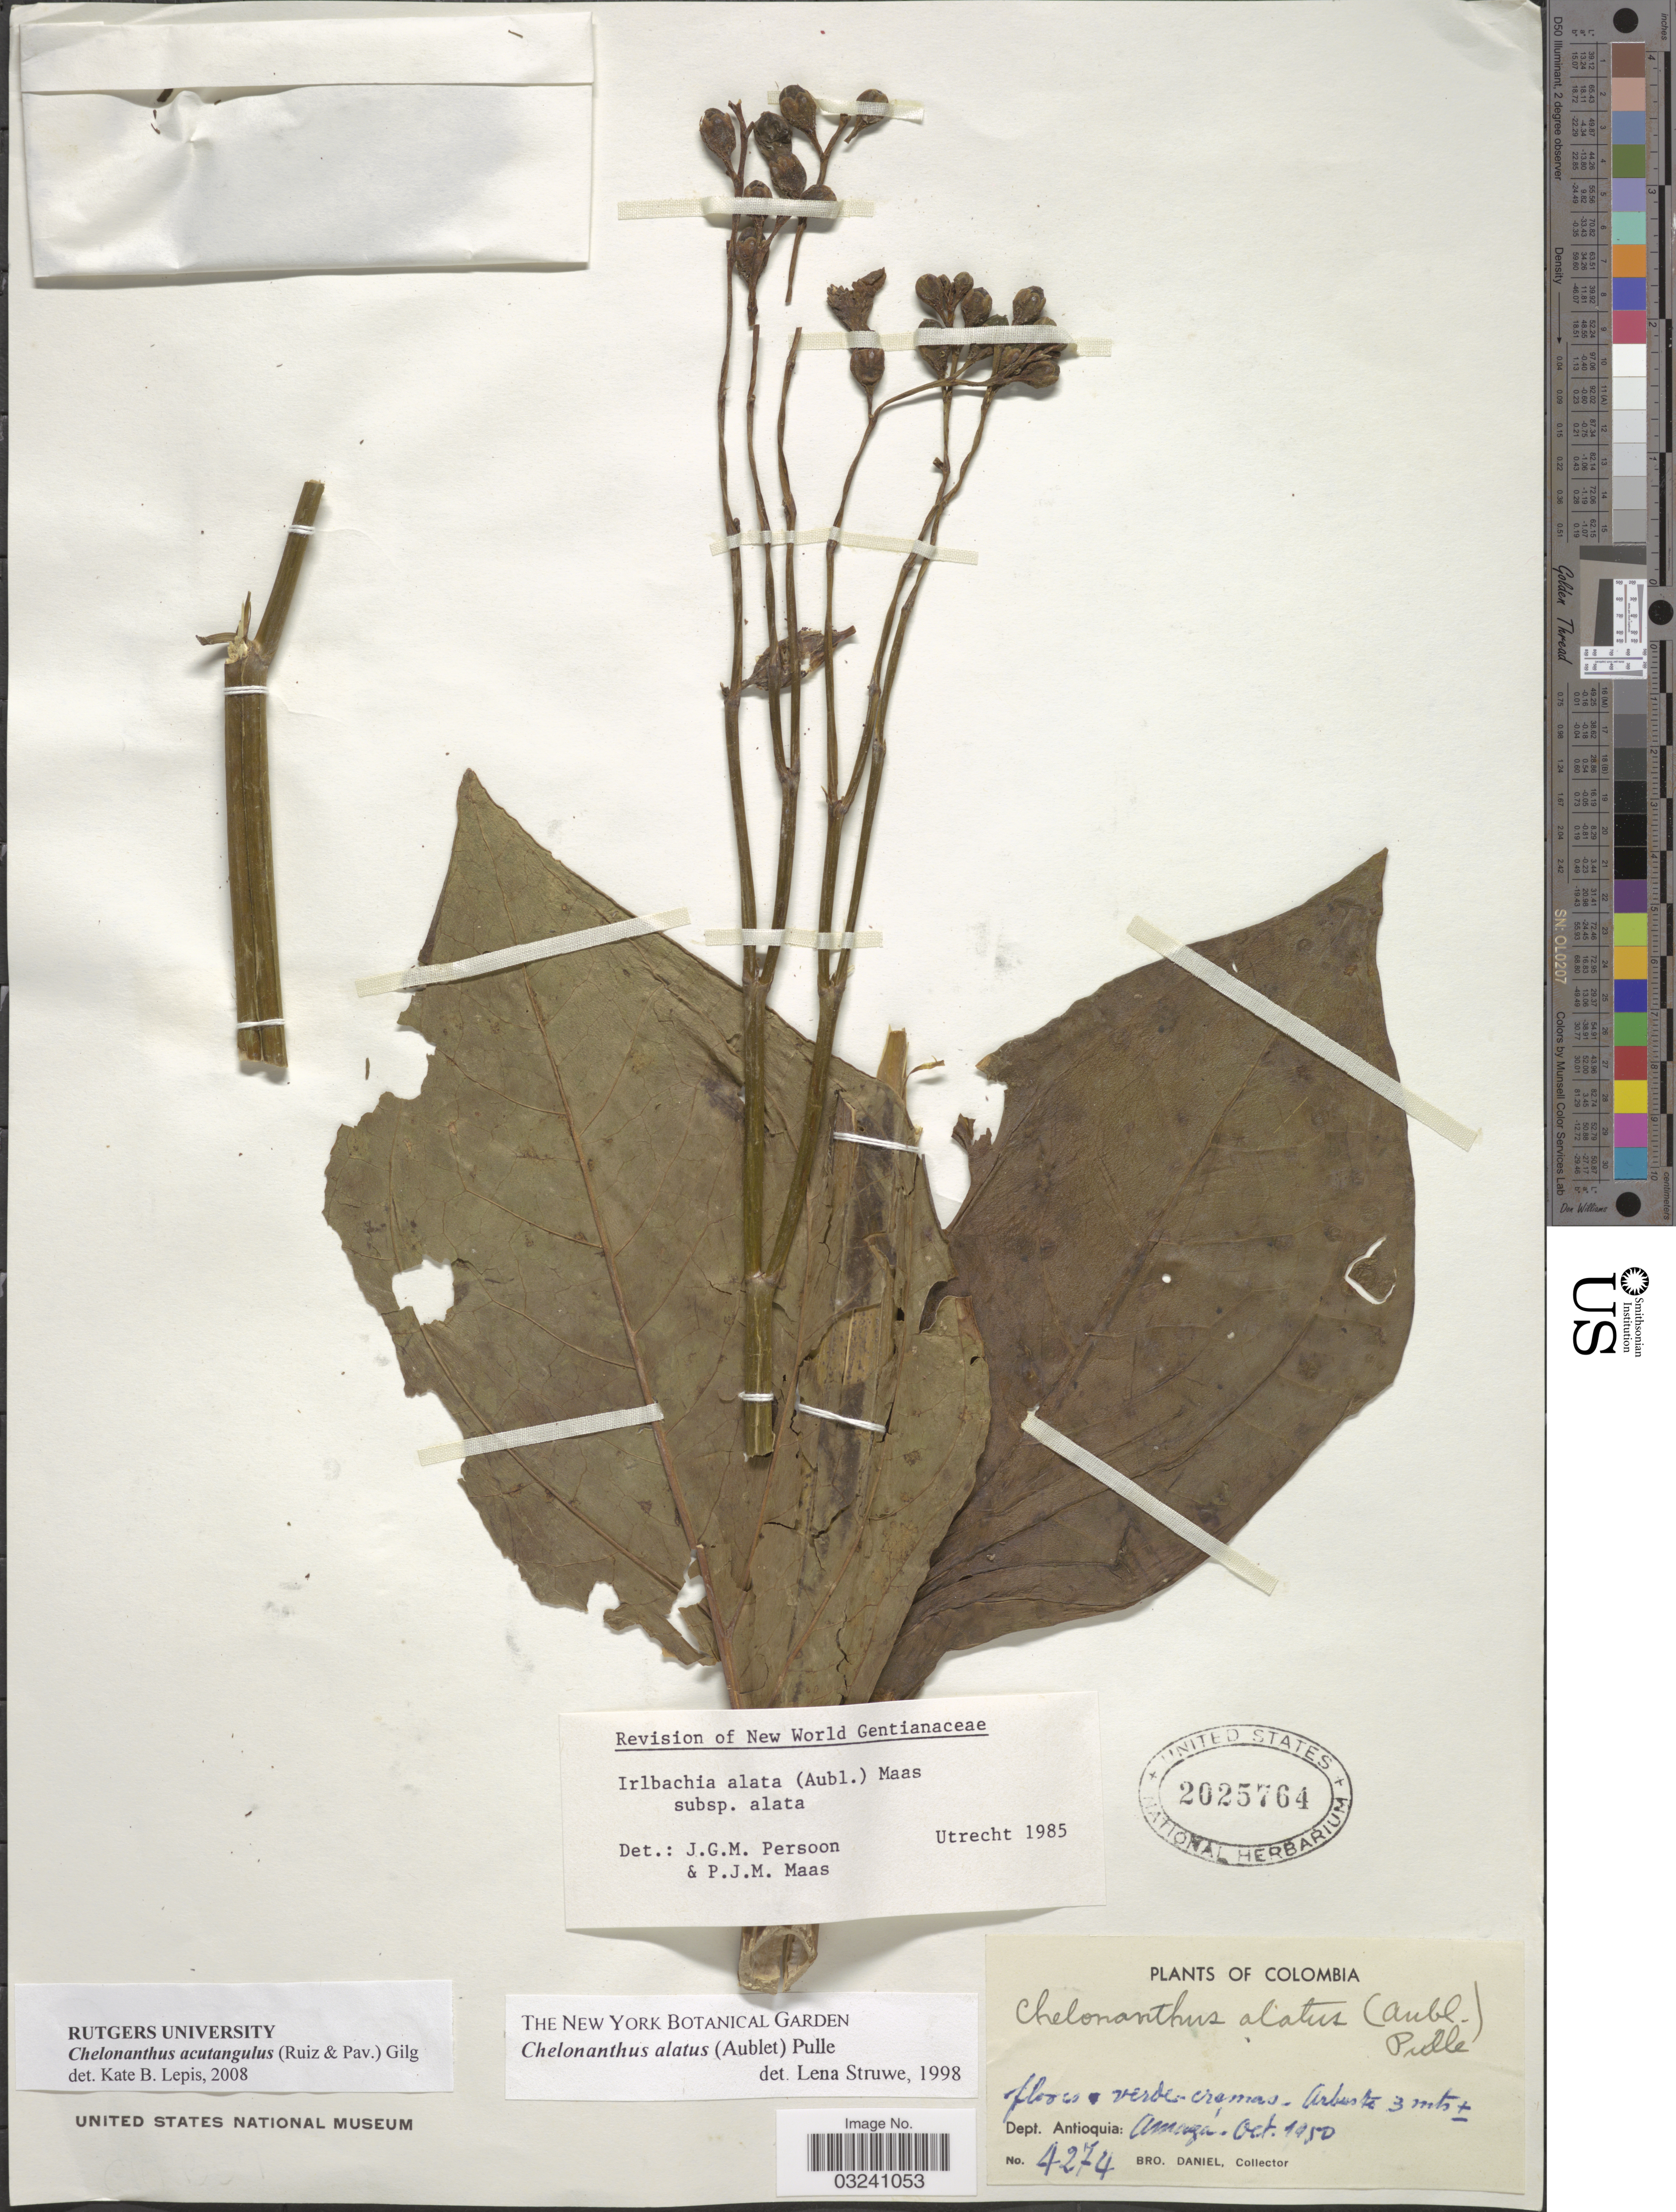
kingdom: Plantae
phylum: Tracheophyta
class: Magnoliopsida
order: Gentianales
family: Gentianaceae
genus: Chelonanthus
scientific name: Chelonanthus acutangulus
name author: (Ruiz & Pav.) Gilg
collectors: Bro. Daniel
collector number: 4274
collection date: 1950-10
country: Colombia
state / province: Antioquia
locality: Dept. Antioquia: Amazá.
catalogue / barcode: US 2025764